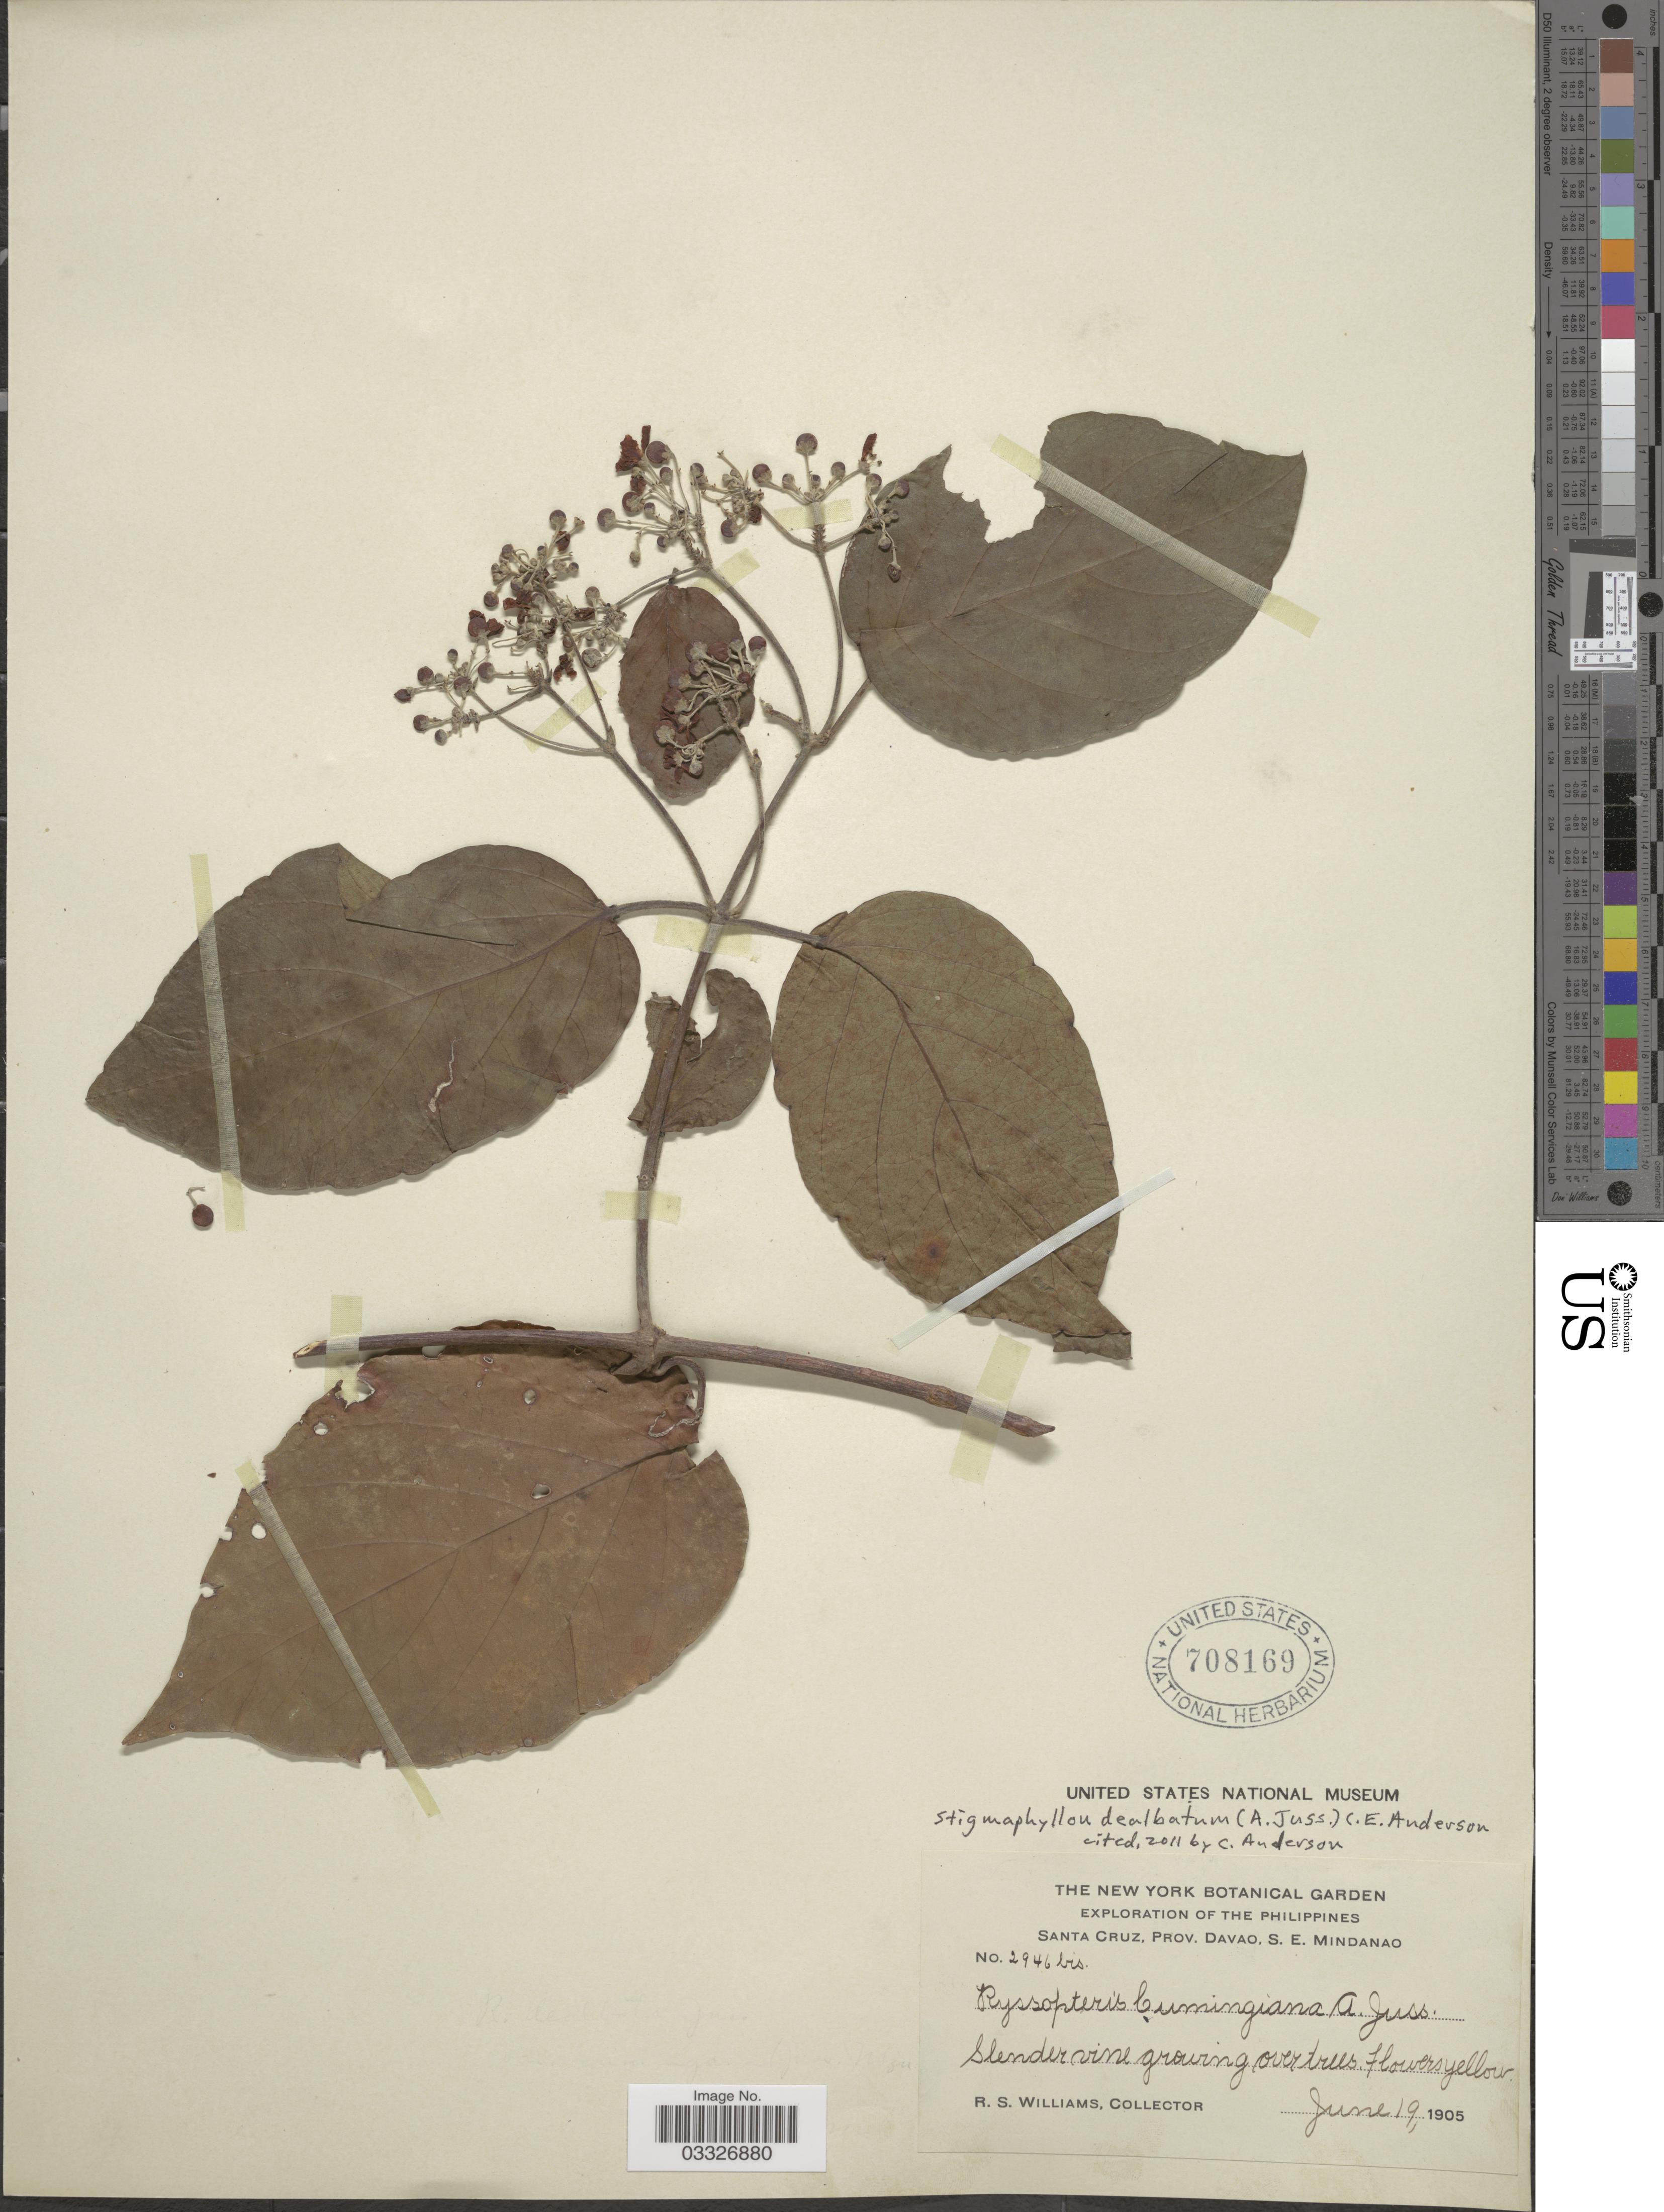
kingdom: Plantae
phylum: Tracheophyta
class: Magnoliopsida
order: Malpighiales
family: Malpighiaceae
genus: Stigmaphyllon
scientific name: Stigmaphyllon dealbatum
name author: (A. Juss.) C.E. Anderson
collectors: R. S. Williams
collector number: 2946bis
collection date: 1905-06-19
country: Philippines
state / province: Davao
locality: Santa Cruz, Prov. Davao, S. E. Mindanao.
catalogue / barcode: US 708169